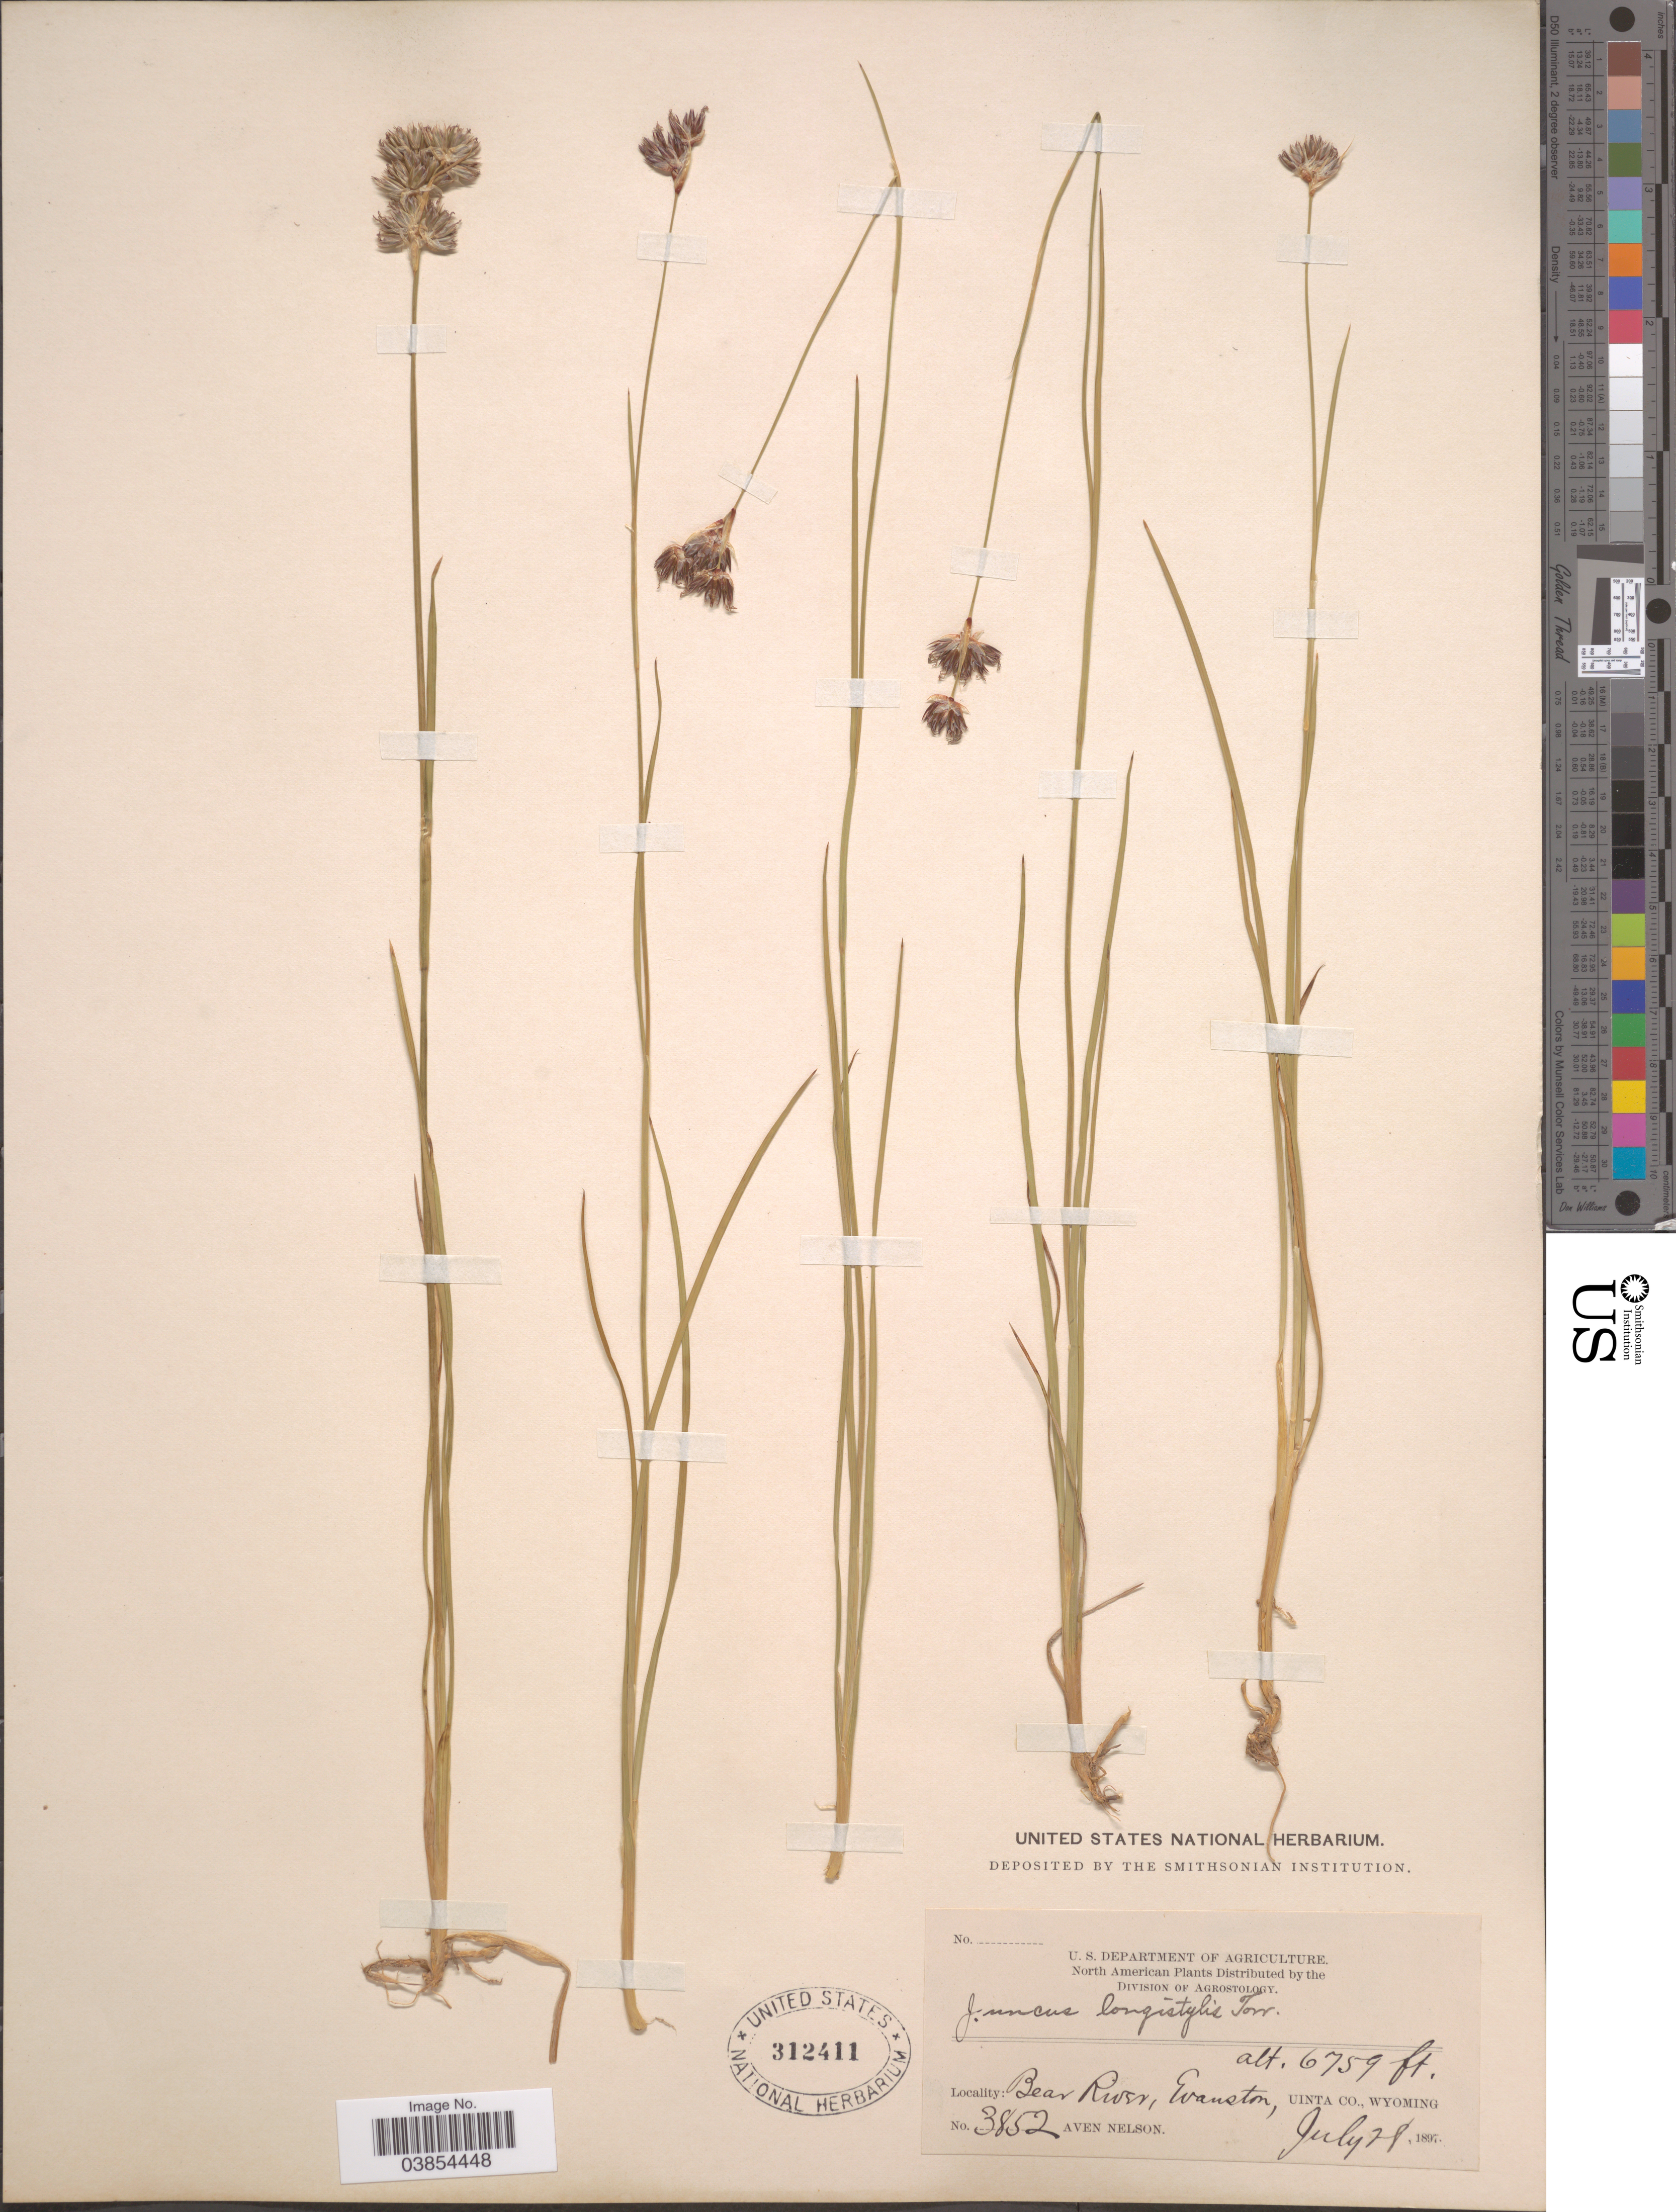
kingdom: Plantae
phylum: Tracheophyta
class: Liliopsida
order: Poales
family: Juncaceae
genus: Juncus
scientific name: Juncus longistylis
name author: Torr.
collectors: A. Nelson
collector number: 3852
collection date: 1897-07-28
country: United States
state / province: Wyoming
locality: Bear River, Evanston, Uinta Co.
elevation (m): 2060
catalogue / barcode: US 312411